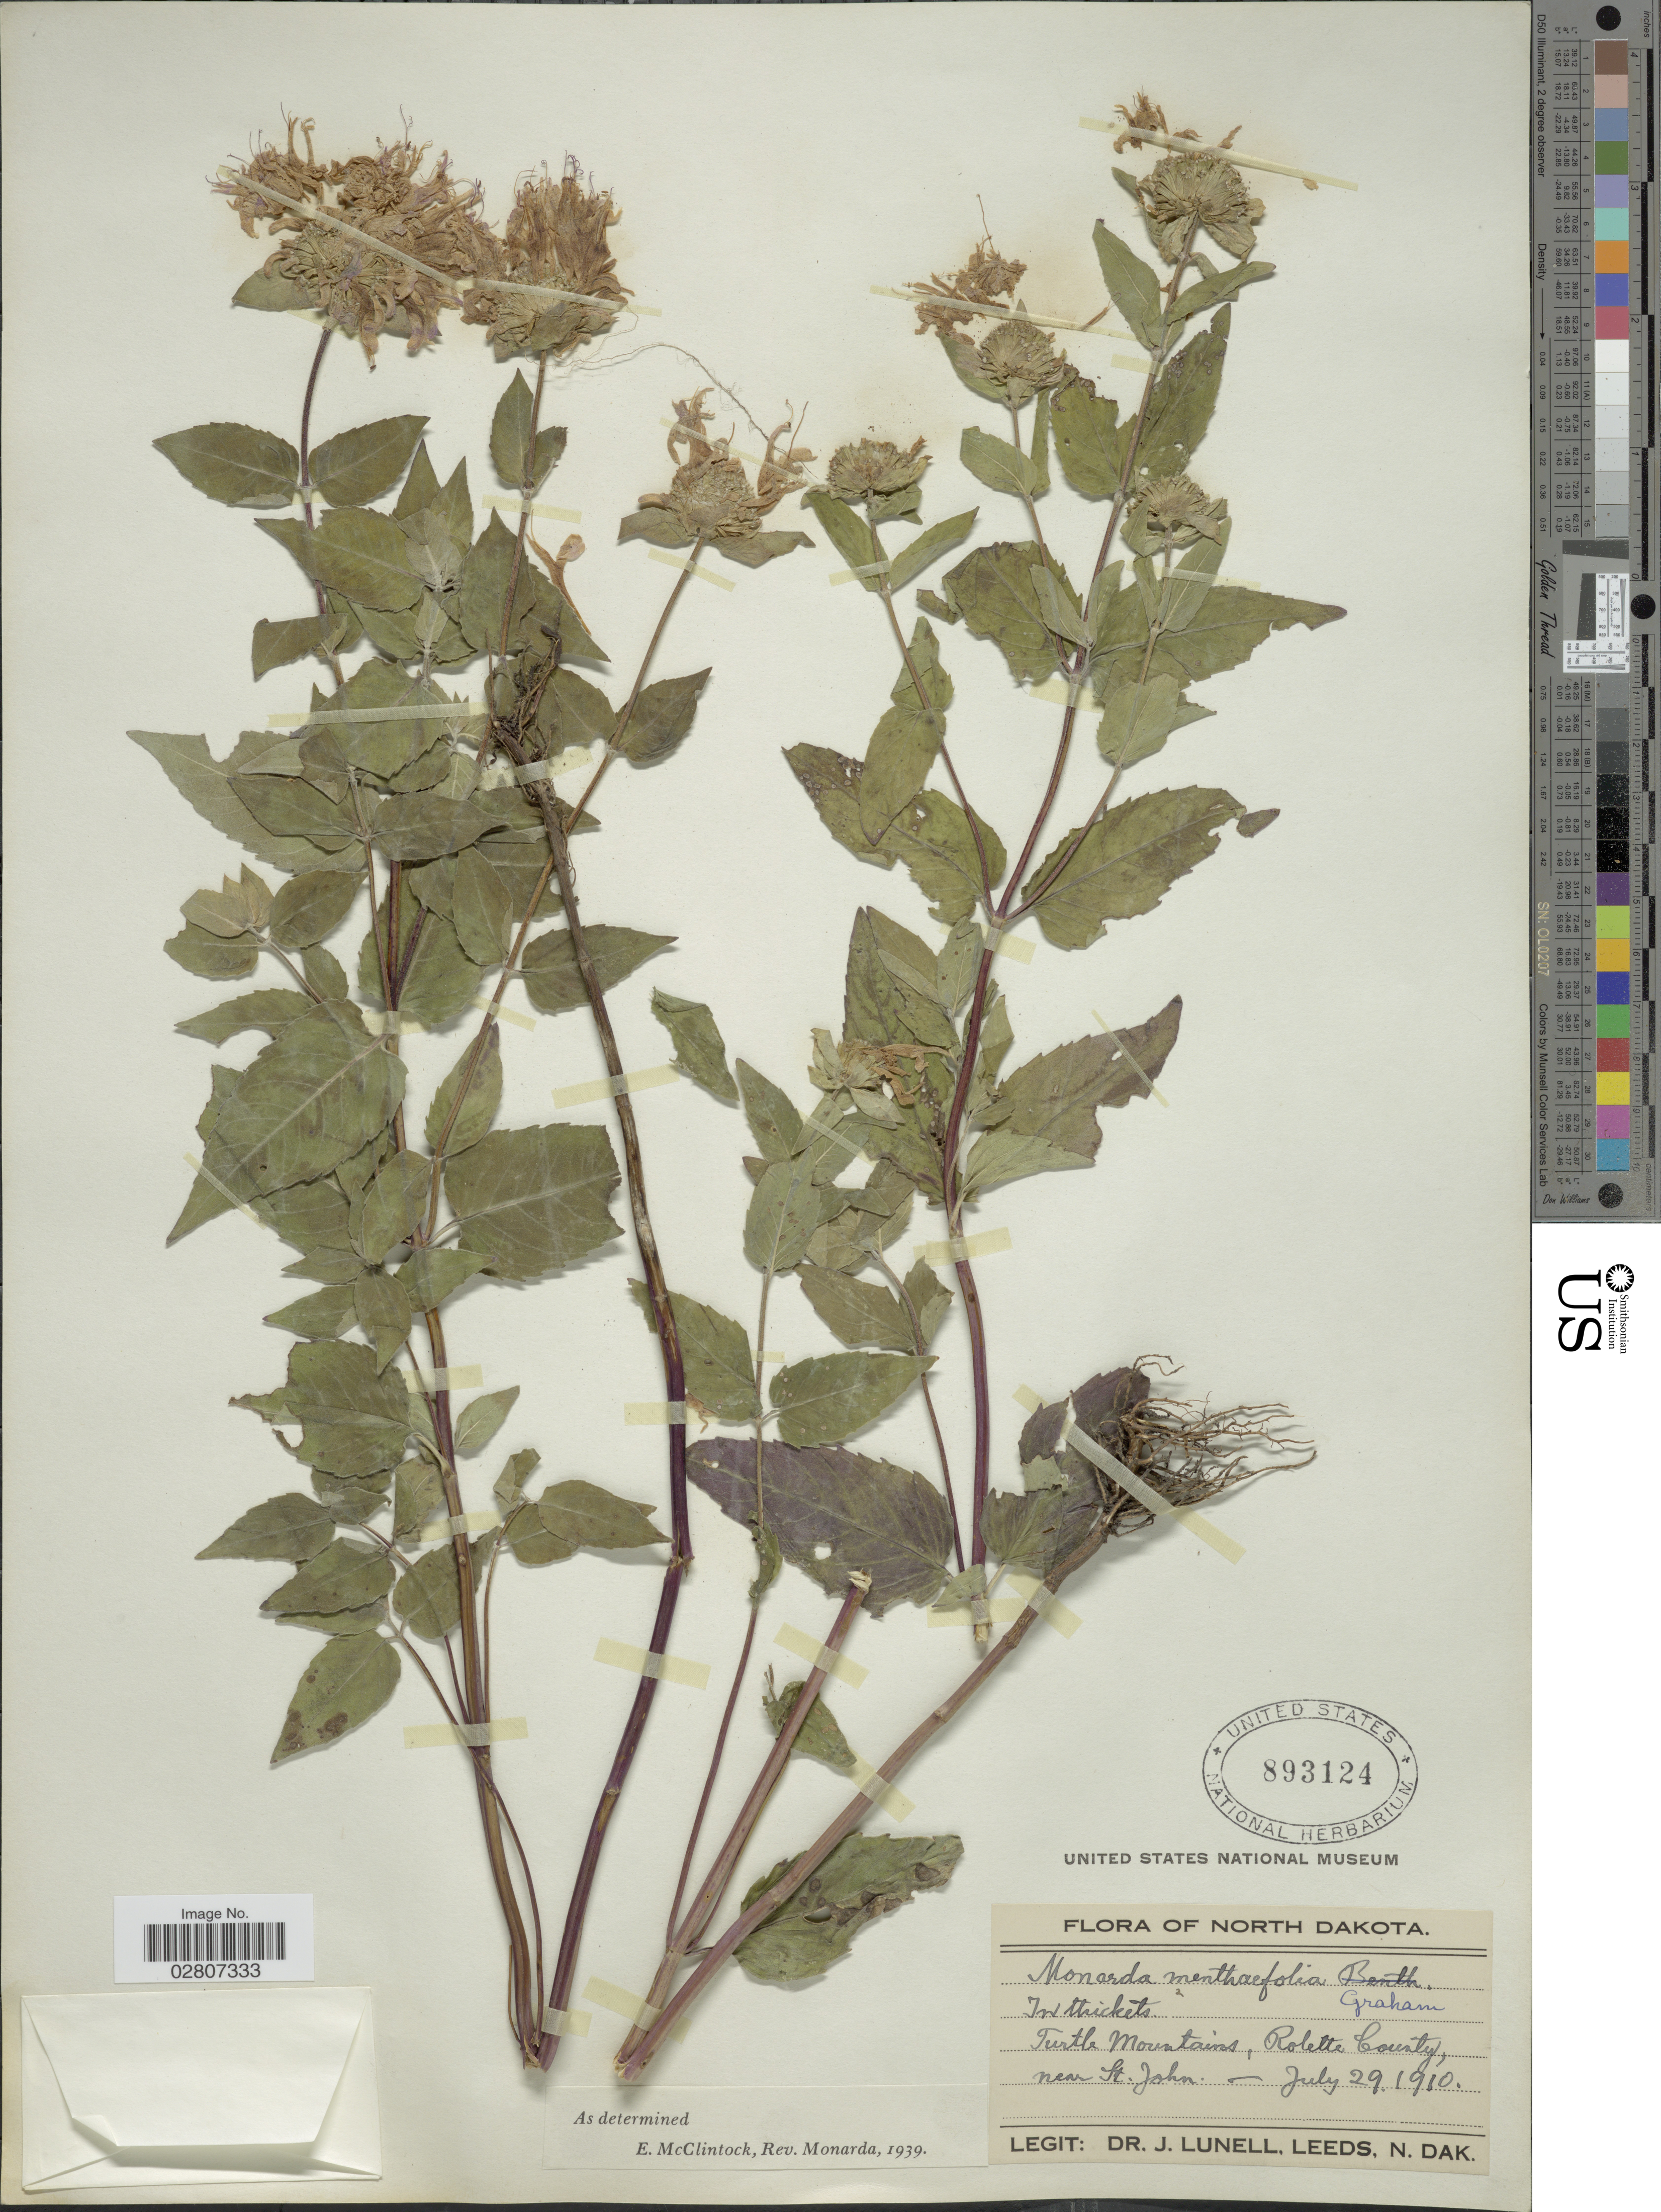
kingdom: Plantae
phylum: Tracheophyta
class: Magnoliopsida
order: Lamiales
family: Lamiaceae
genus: Monarda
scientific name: Monarda fistulosa var. menthifolia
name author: (Graham) Fernald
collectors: J. Lunell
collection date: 1910-07-29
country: United States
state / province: North Dakota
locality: Turtle Mountains, Rolette County, near St. John.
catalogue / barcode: US 893124